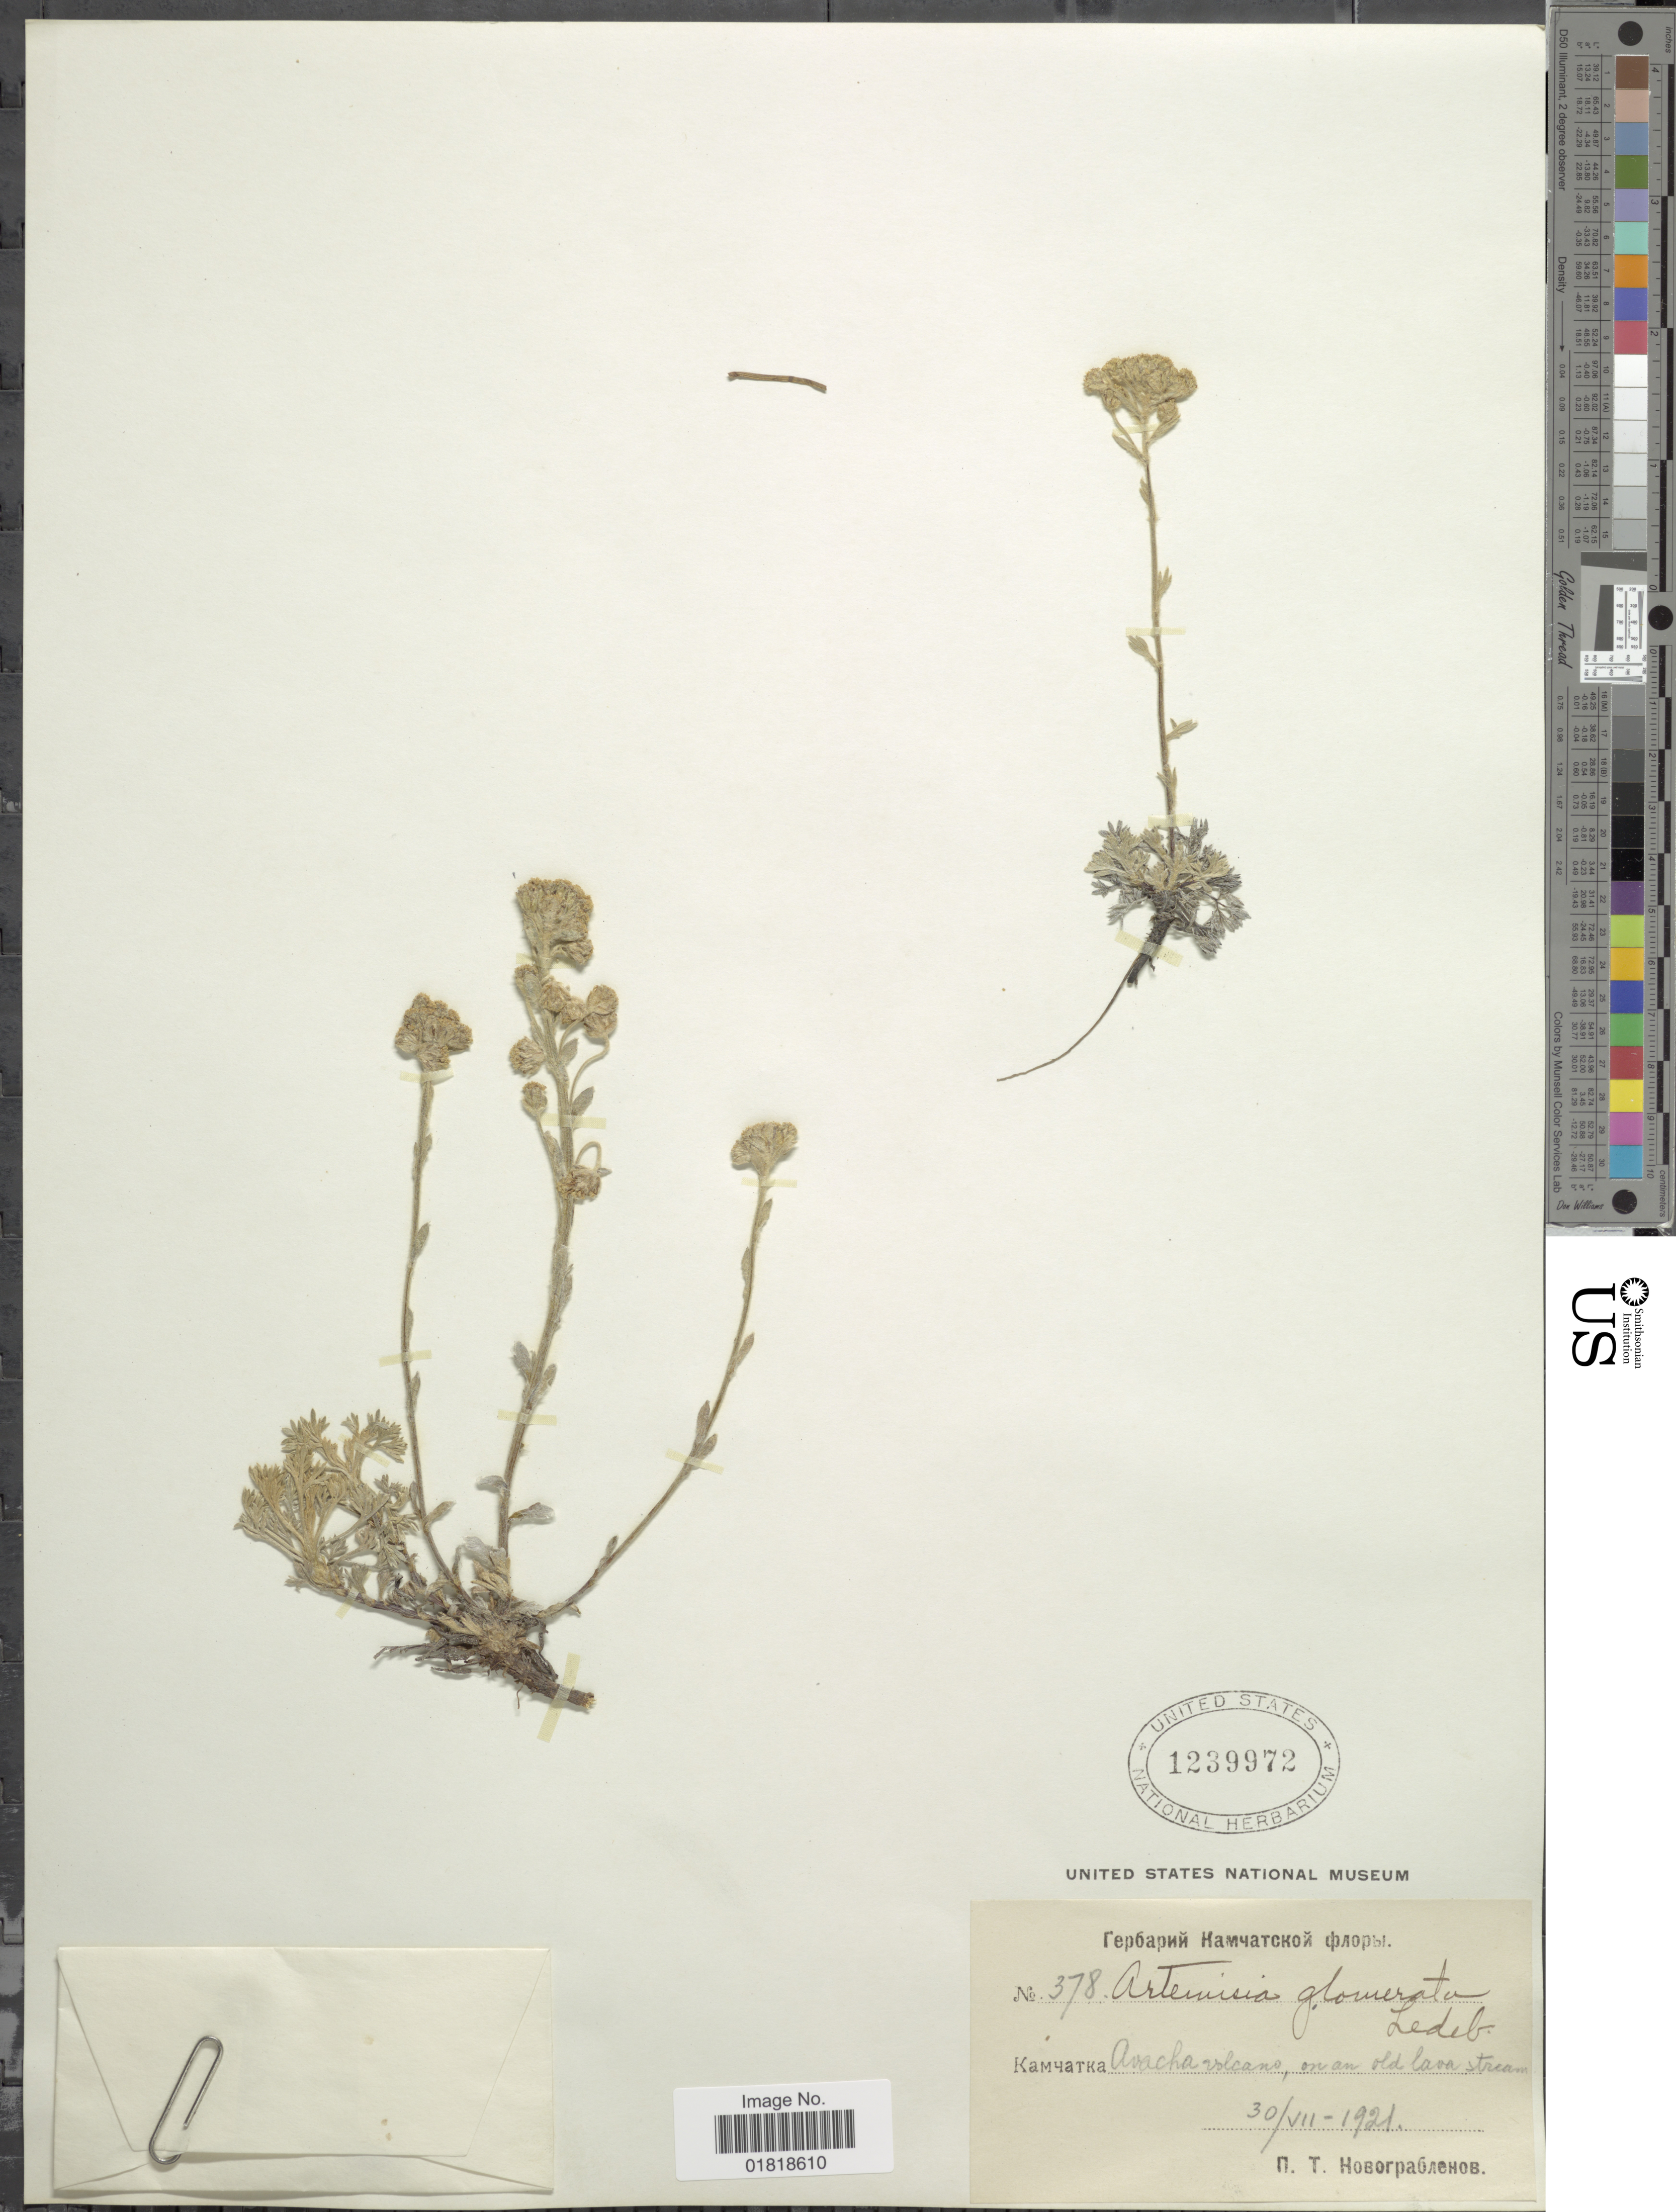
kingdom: Plantae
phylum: Tracheophyta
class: Magnoliopsida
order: Asterales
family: Asteraceae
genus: Artemisia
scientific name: Artemisia glomerata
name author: Ledeb.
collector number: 378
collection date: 1921-07-30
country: Russian Federation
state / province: Kamchatka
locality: Avacha volcano, on an old lava stream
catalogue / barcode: US 1239972